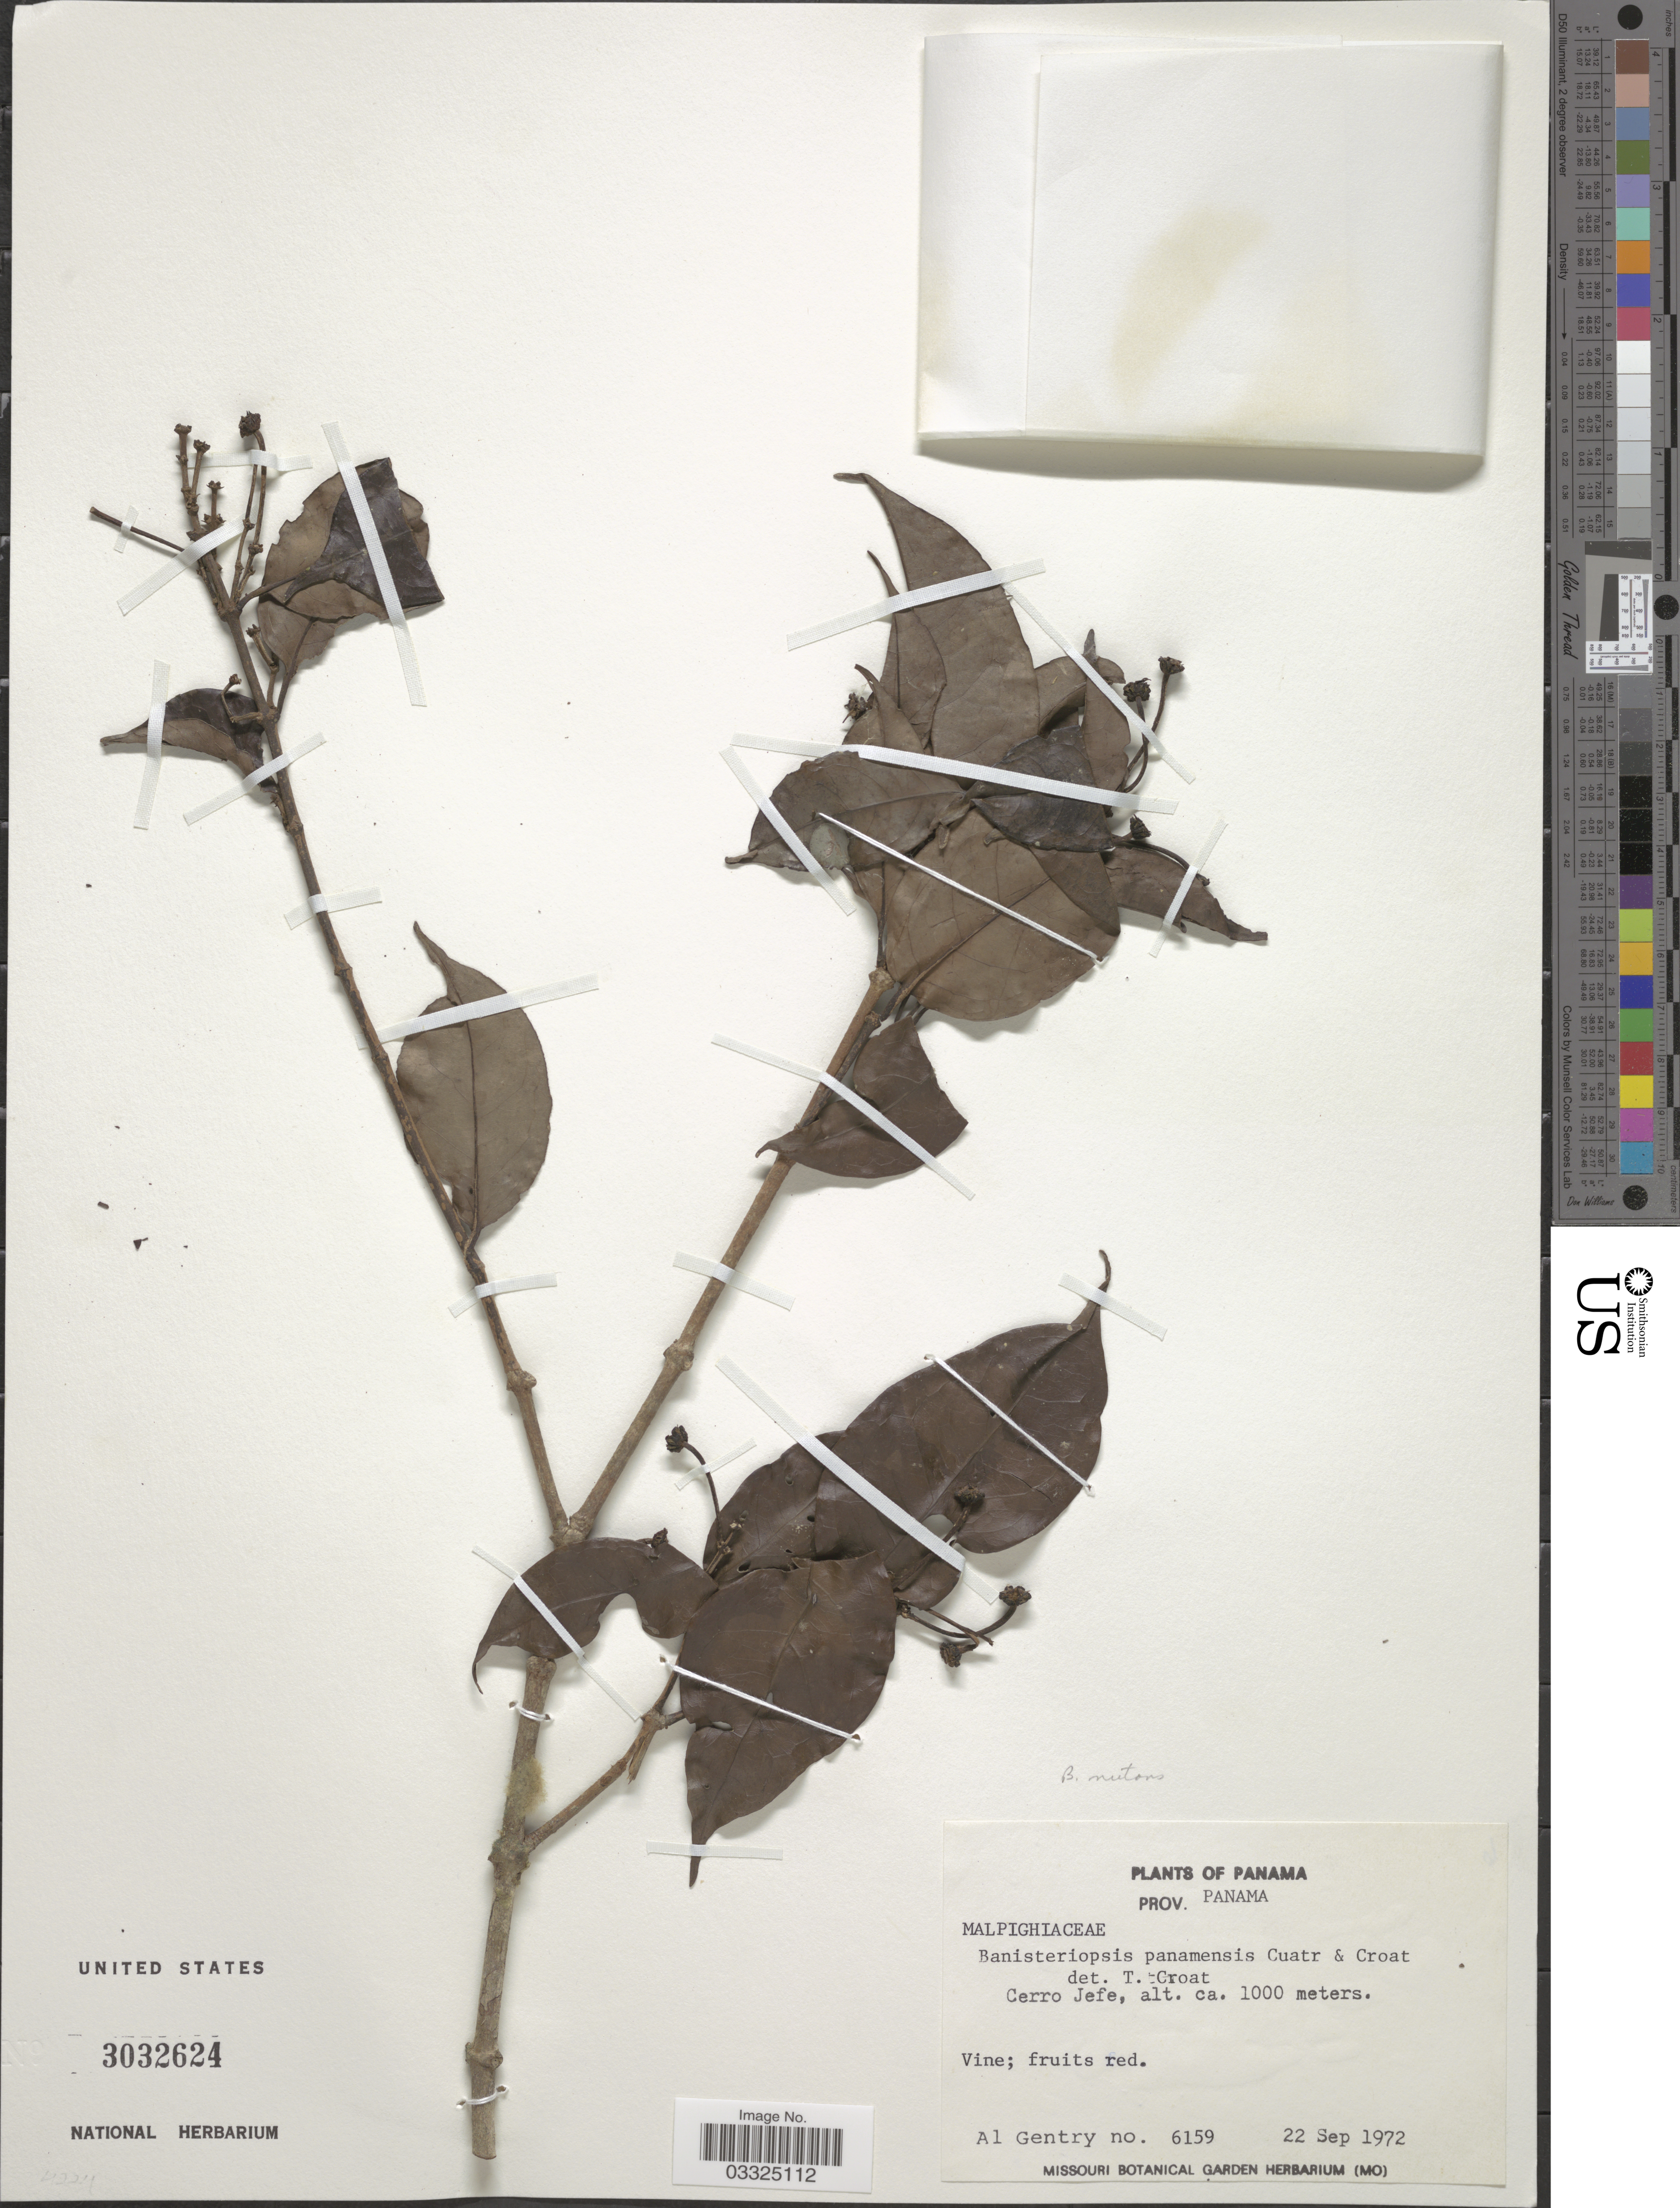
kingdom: Plantae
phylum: Tracheophyta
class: Magnoliopsida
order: Malpighiales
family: Malpighiaceae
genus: Banisteriopsis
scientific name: Banisteriopsis nutans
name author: (Poepp. ex Nied.) B. Gates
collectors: A. H. Gentry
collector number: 6159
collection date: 1972-09-22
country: Panama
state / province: Panamá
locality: Cerro Jefe.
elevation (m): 1000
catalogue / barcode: US 3032624